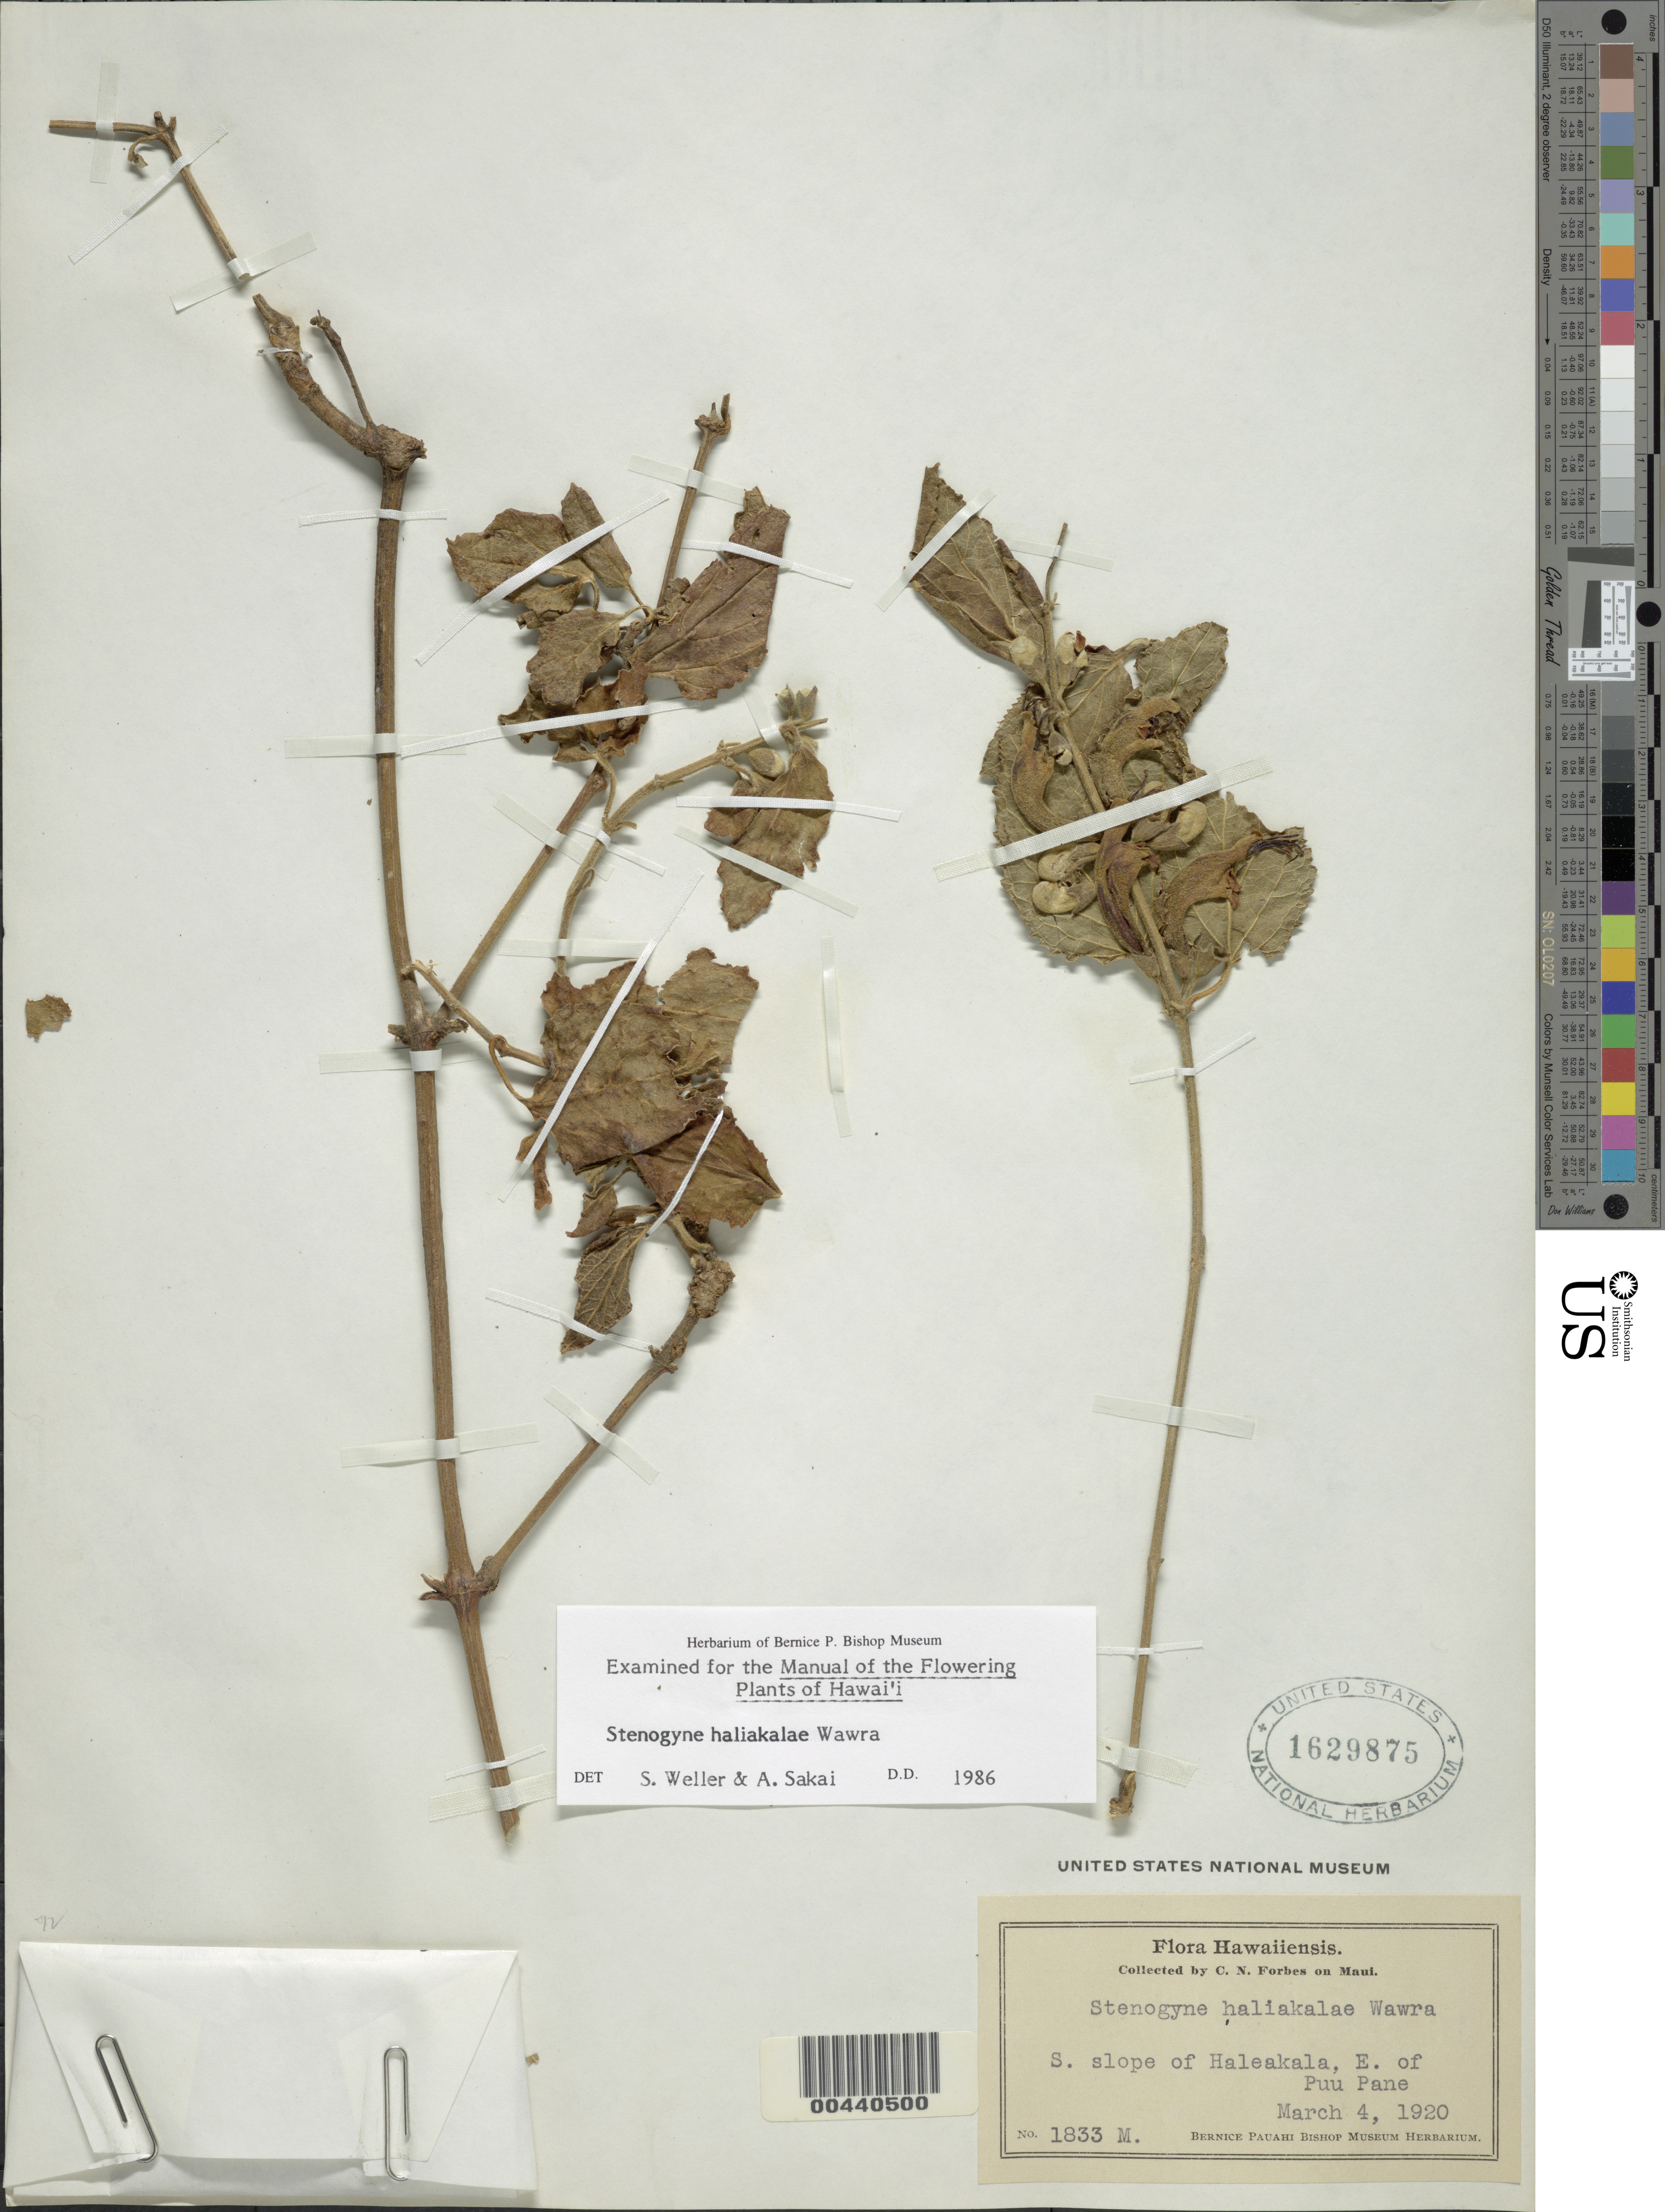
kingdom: Plantae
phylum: Tracheophyta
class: Magnoliopsida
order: Lamiales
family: Lamiaceae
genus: Stenogyne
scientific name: Stenogyne haliakalae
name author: Wawra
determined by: Weller, Stephen G., (UNITED STATES)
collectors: C. N. Forbes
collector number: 1833.M.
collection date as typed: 4 Mar 1920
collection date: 1920-03-04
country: United States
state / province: Hawaii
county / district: Maui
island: Maui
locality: S slope of Haleakala, E of Puu Pane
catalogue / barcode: US 1629875